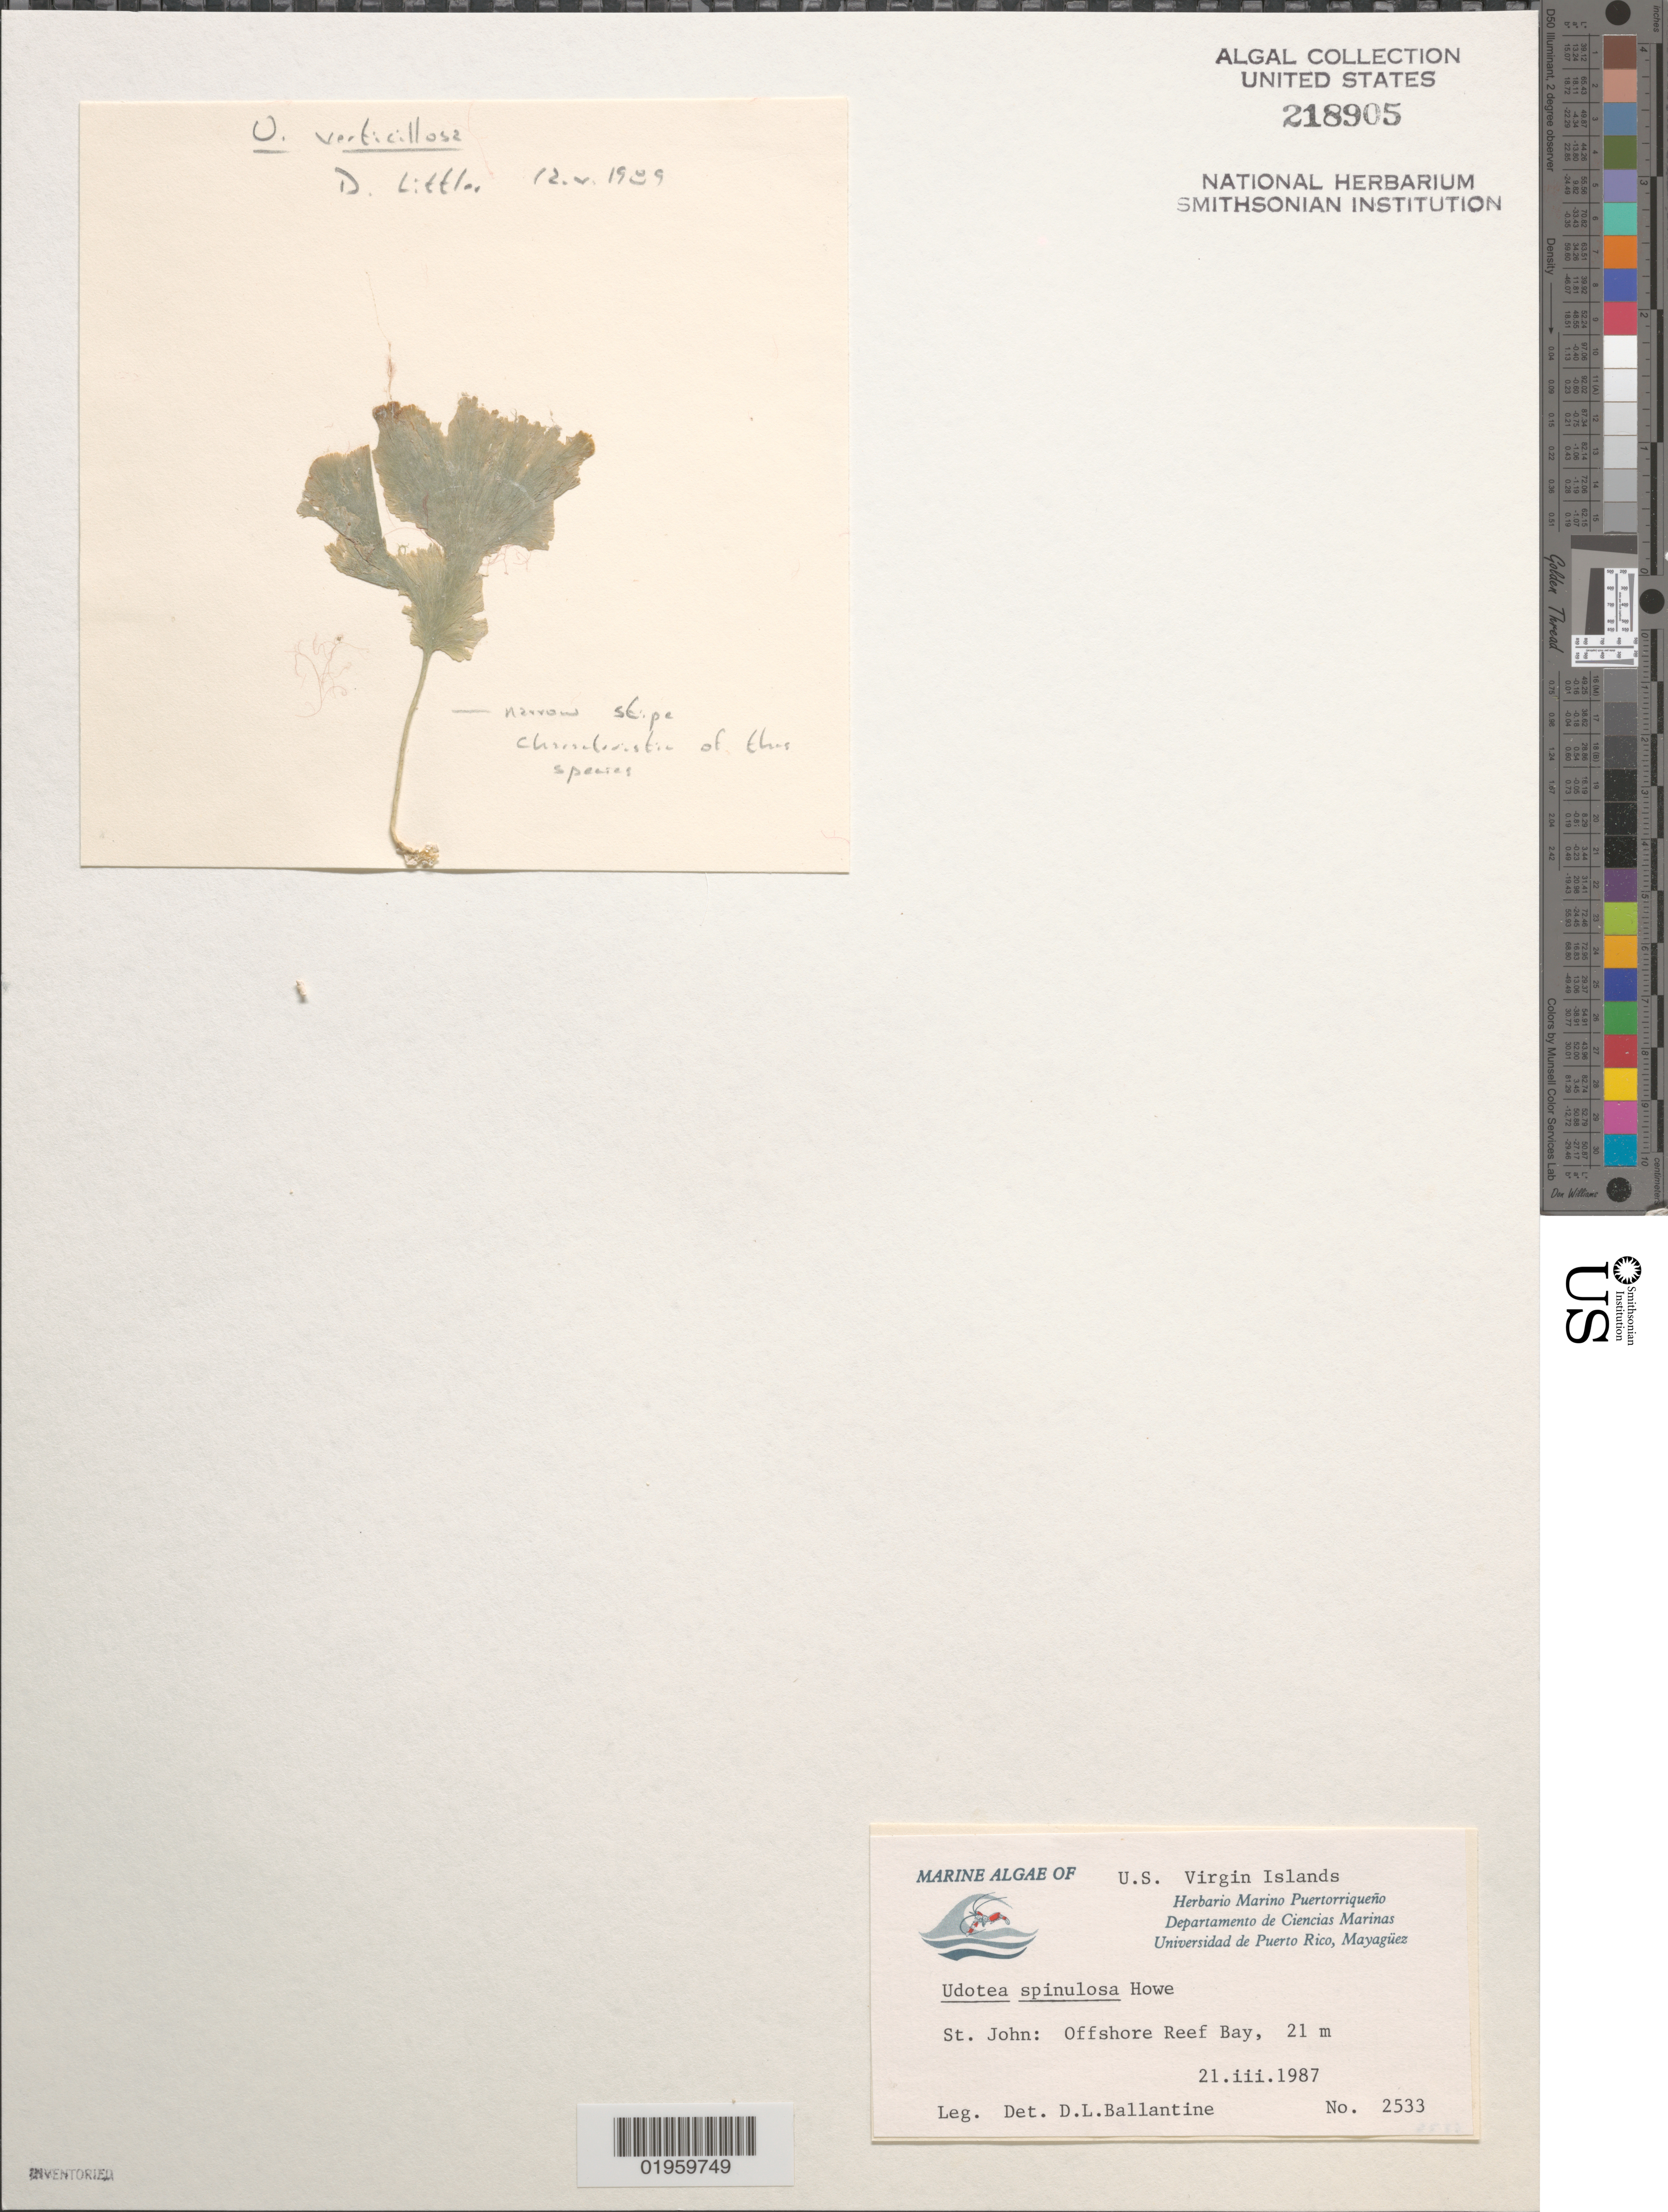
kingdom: Plantae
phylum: Chlorophyta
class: Ulvophyceae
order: Bryopsidales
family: Udoteaceae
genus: Udotea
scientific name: Udotea verticillosa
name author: A. Gepp & E. Gepp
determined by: Ballantine, D. L.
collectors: D.L. Ballantine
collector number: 2533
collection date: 1987-03-21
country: U.S. Virgin Islands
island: St. John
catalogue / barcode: US 218905